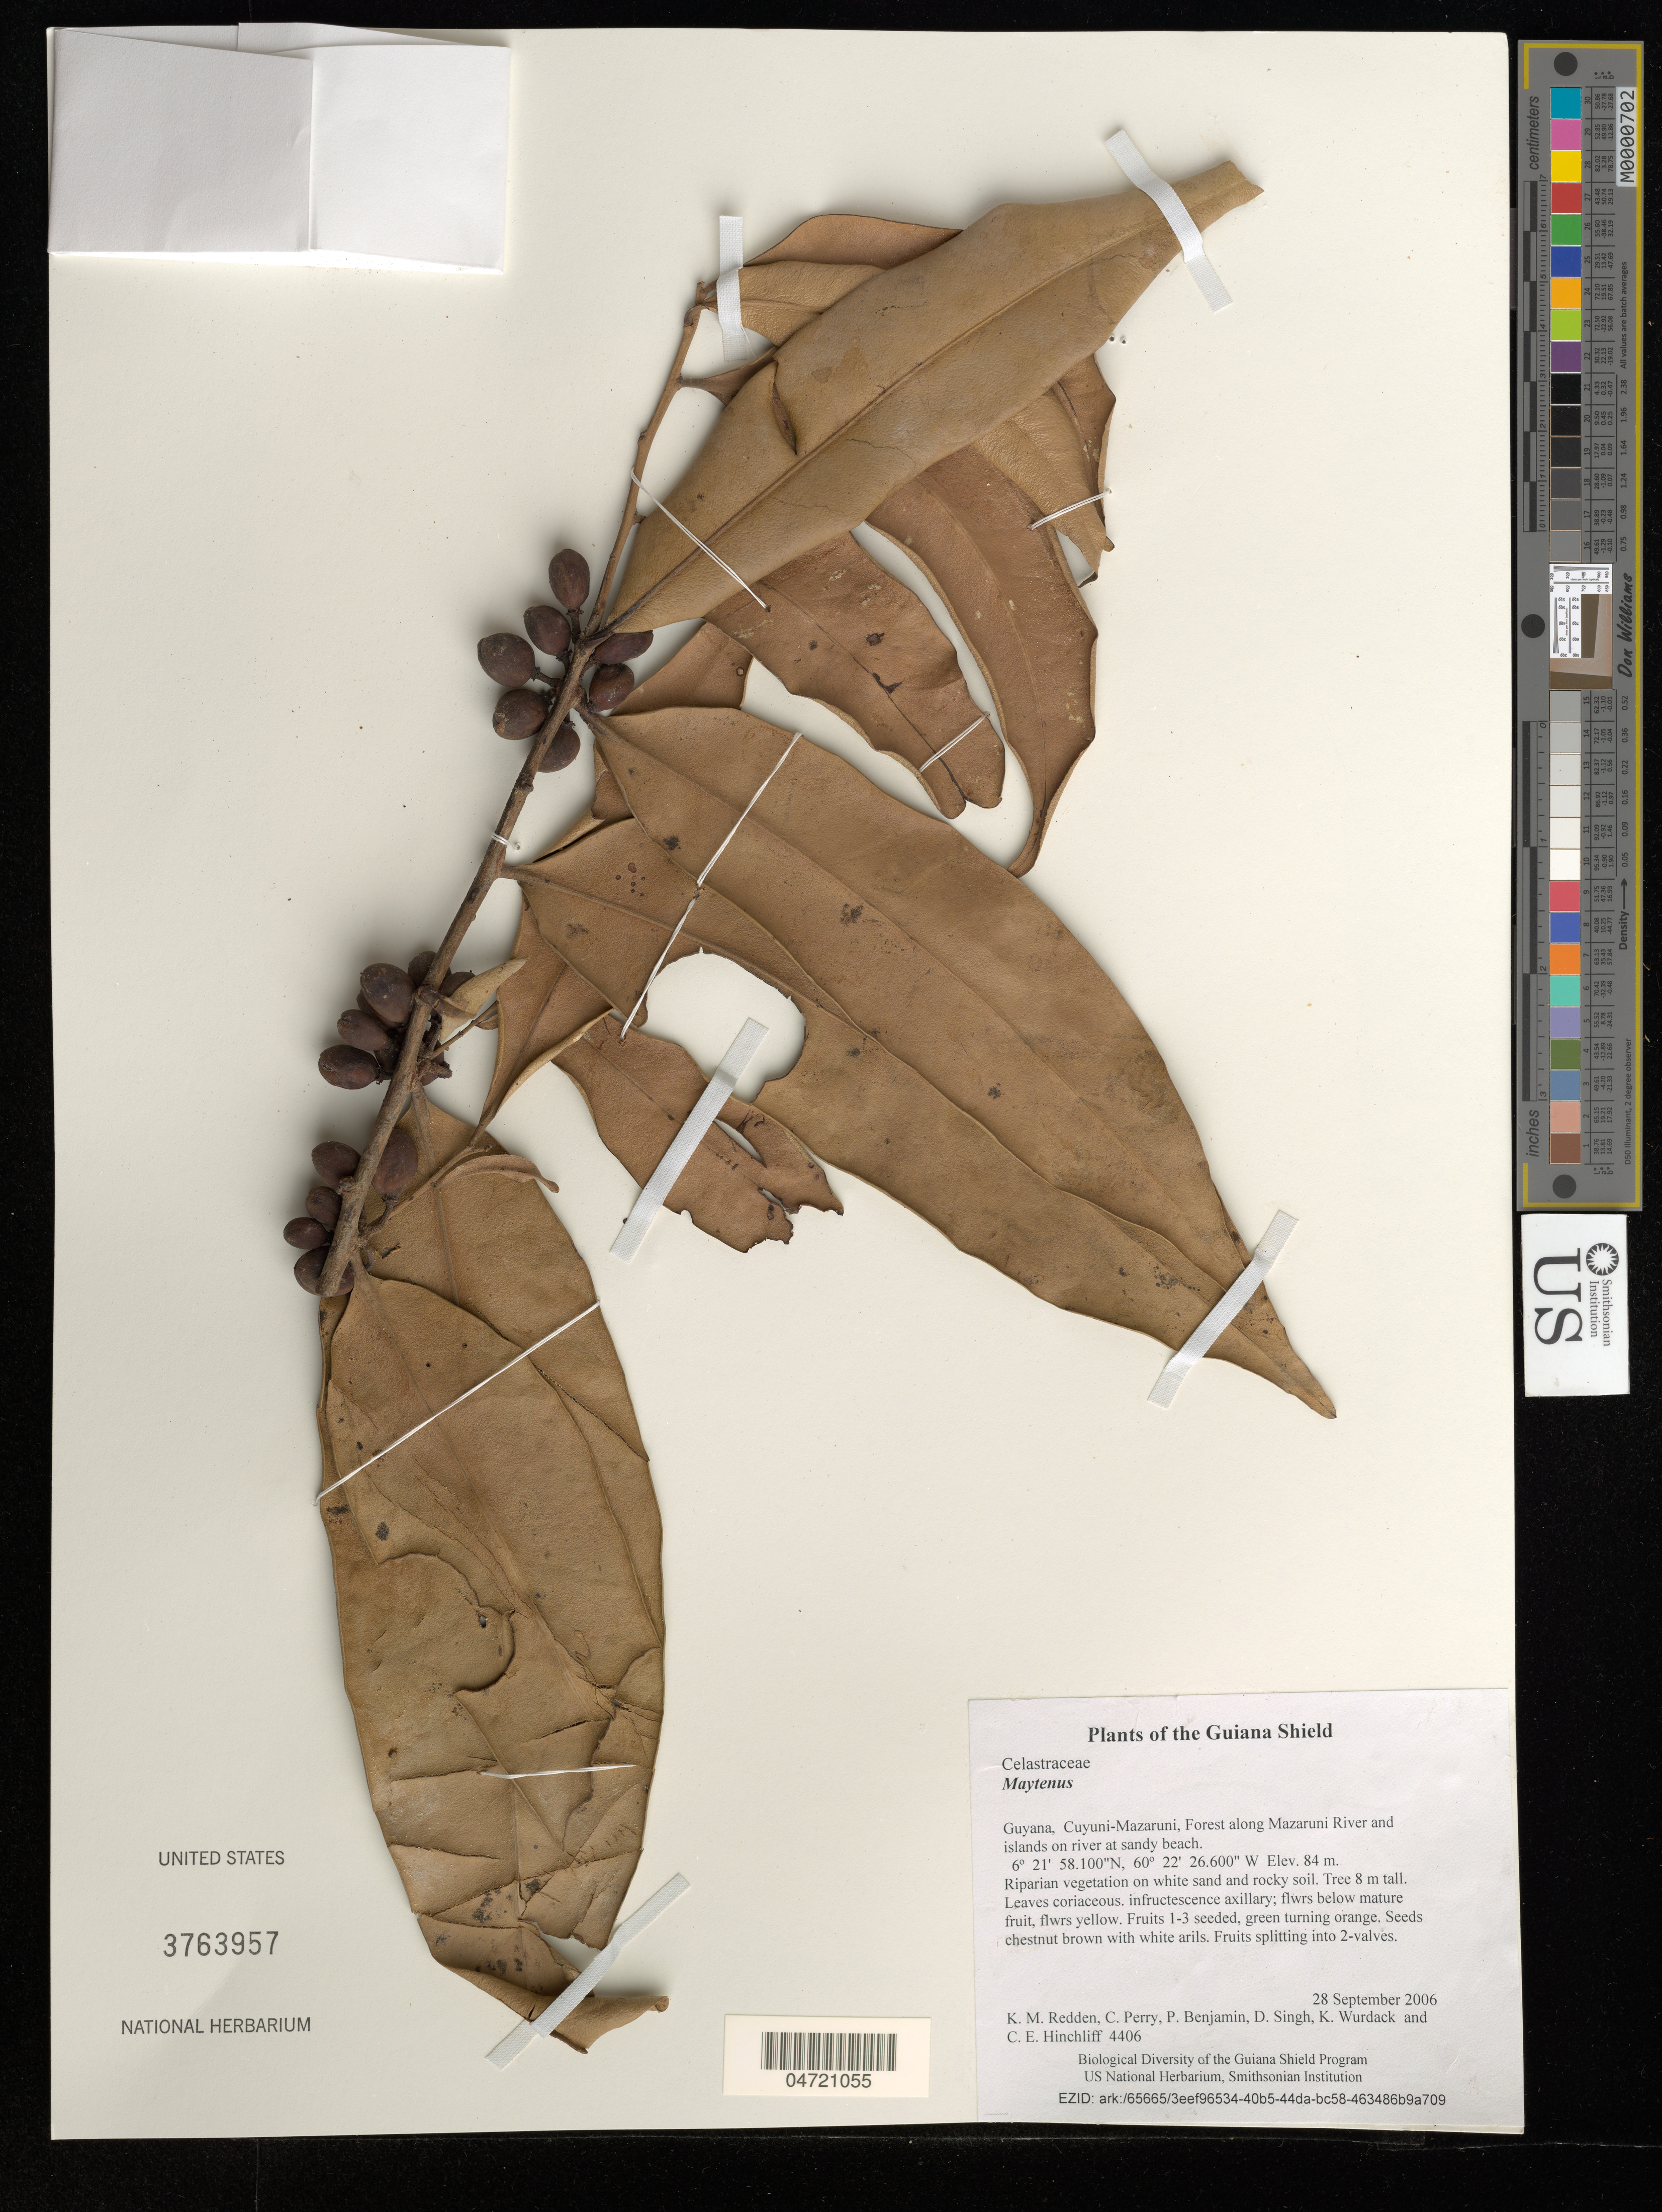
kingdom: Plantae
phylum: Tracheophyta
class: Magnoliopsida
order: Celastrales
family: Celastraceae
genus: Maytenus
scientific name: Maytenus sp.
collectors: K. M. Redden, C. Perry, P. Benjamin, D. Singh, K. Wurdack & C. E. Hinchliff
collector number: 4406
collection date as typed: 28 September 2006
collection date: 2006-09-28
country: Guyana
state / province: Cuyuni-Mazaruni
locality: Forest along Mazaruni River and islands on river at sandy beach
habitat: Riparian vegetation on white sand and rocky soil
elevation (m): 84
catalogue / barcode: US 3763957